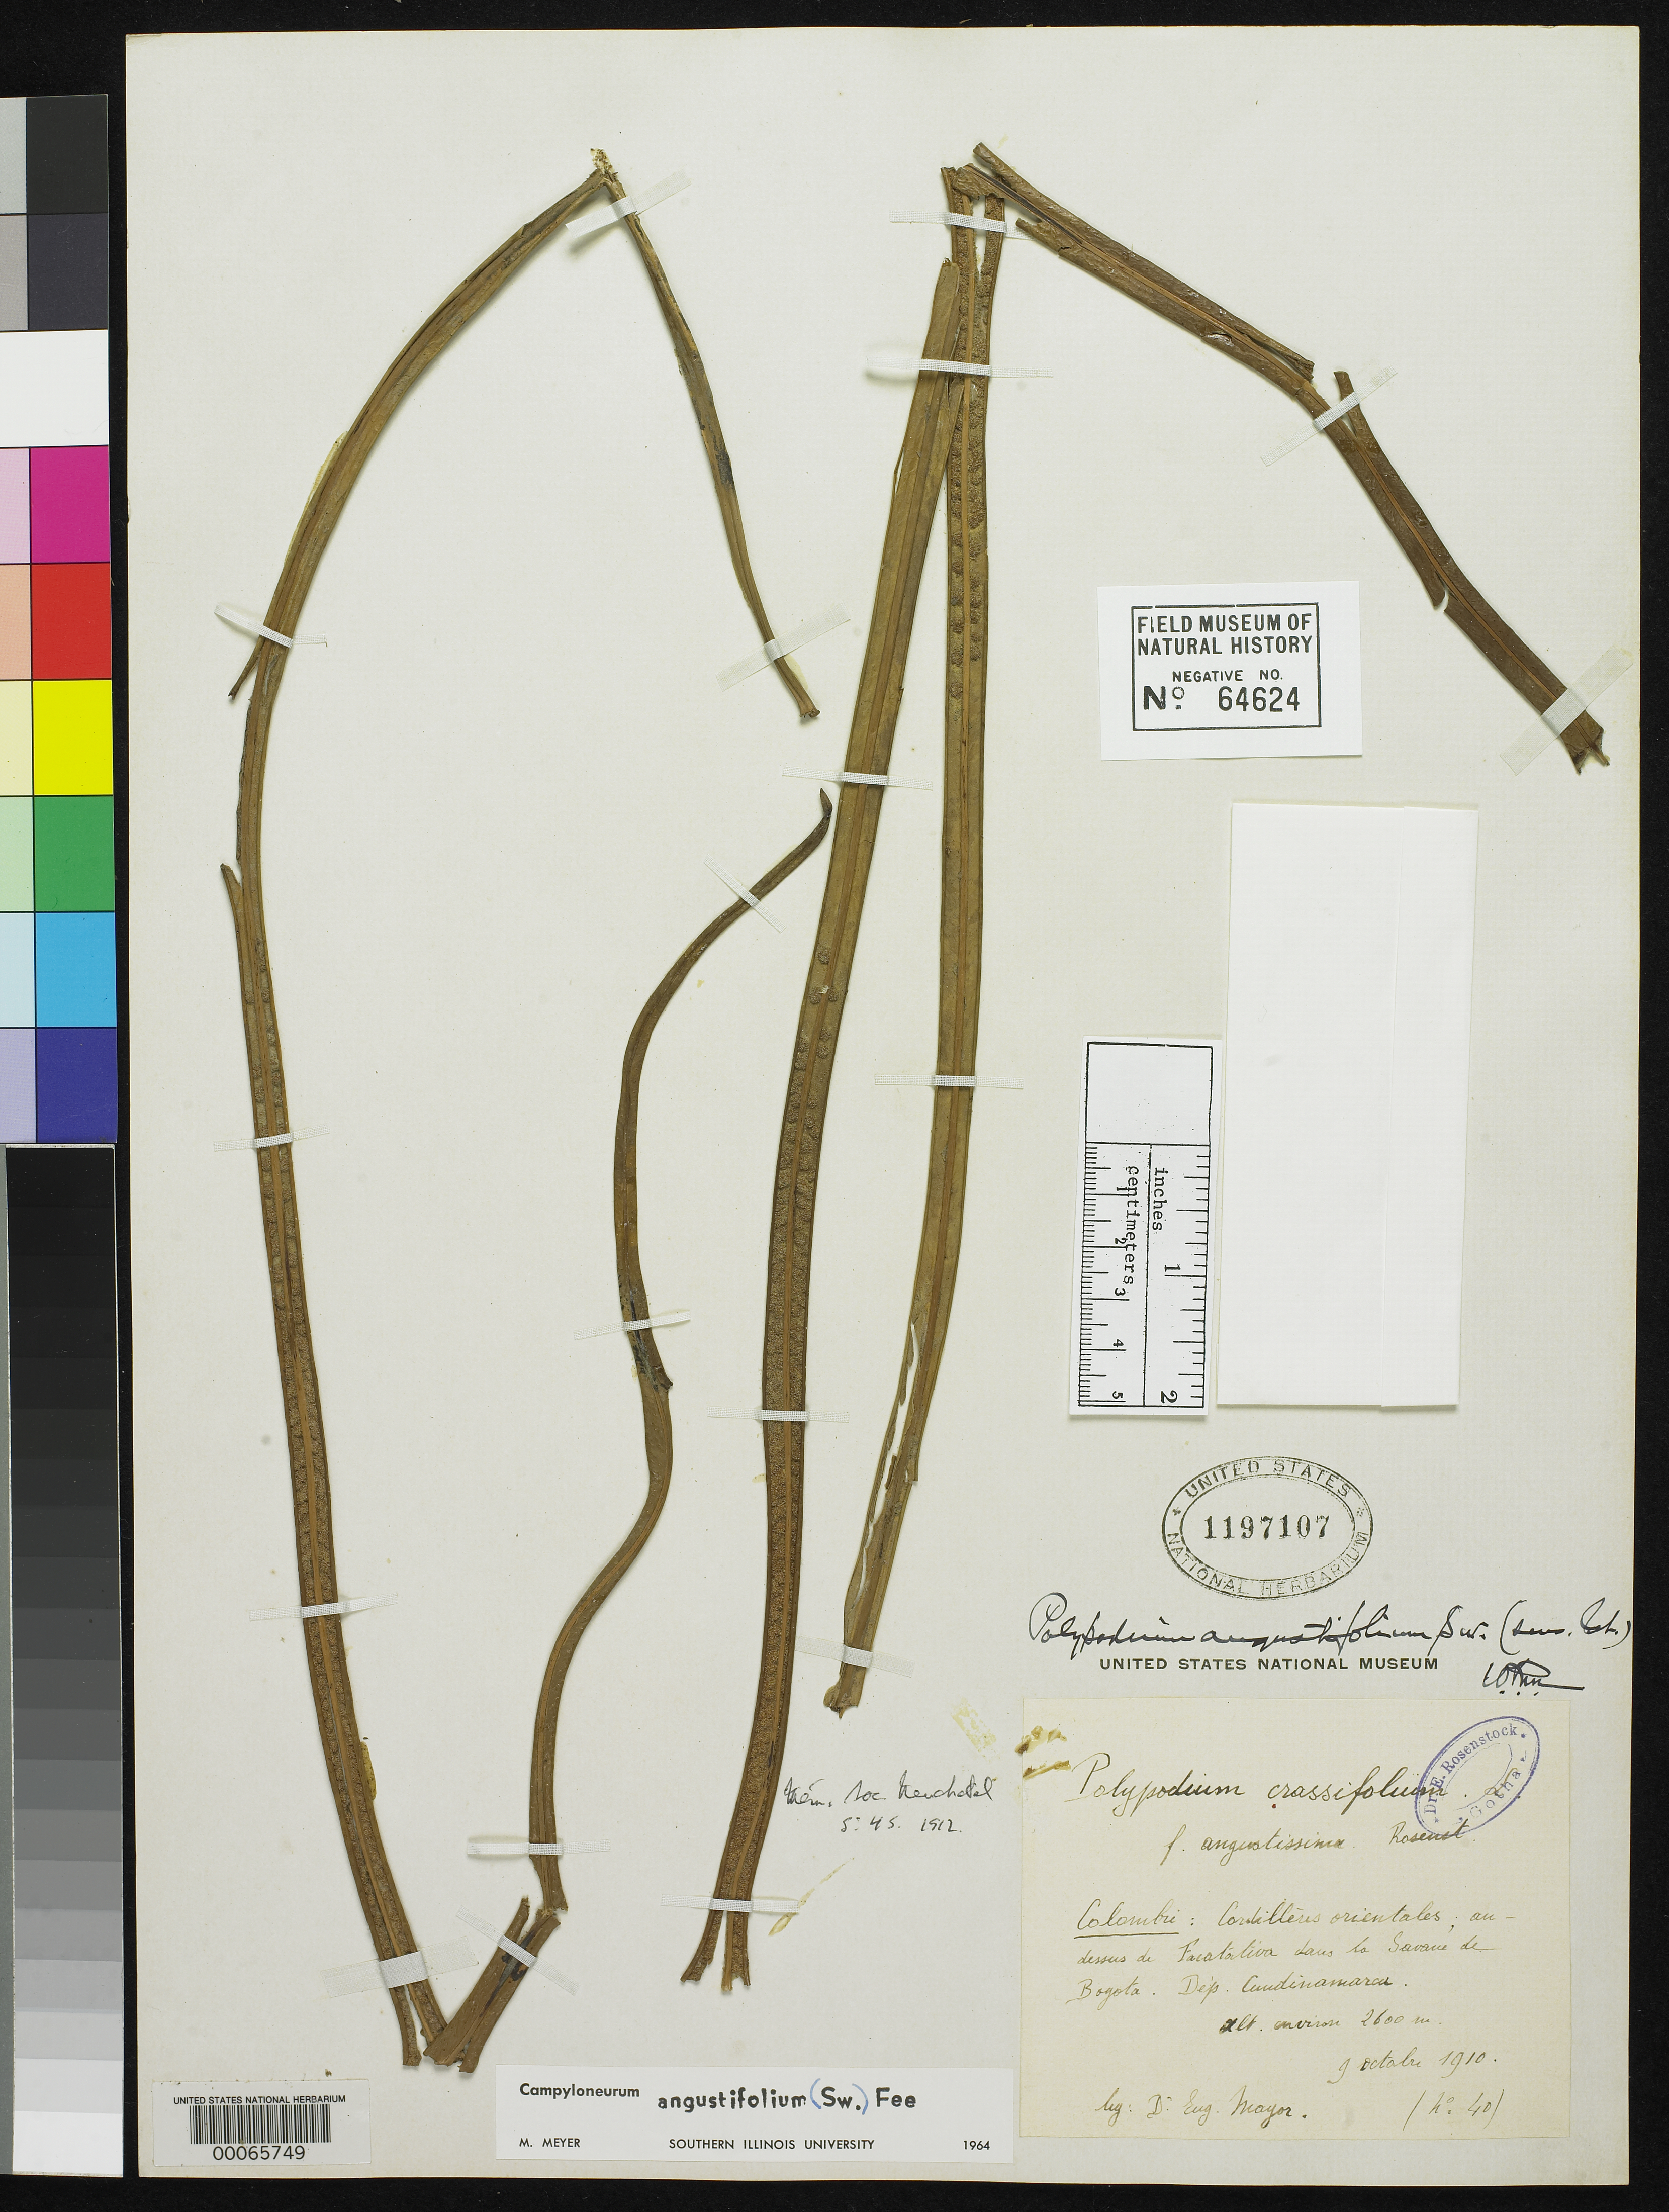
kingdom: Plantae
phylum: Tracheophyta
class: Polypodiopsida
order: Polypodiales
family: Polypodiaceae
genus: Polypodium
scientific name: Polypodium crassifolium f. angustissimum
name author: Rosenst.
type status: Isotype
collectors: E. Mayer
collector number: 40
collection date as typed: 09 Oct 1910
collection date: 1910-10-09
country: Colombia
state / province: Cundinamarca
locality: SavaNEde Bogota, above Facatativa.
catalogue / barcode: US 1197107